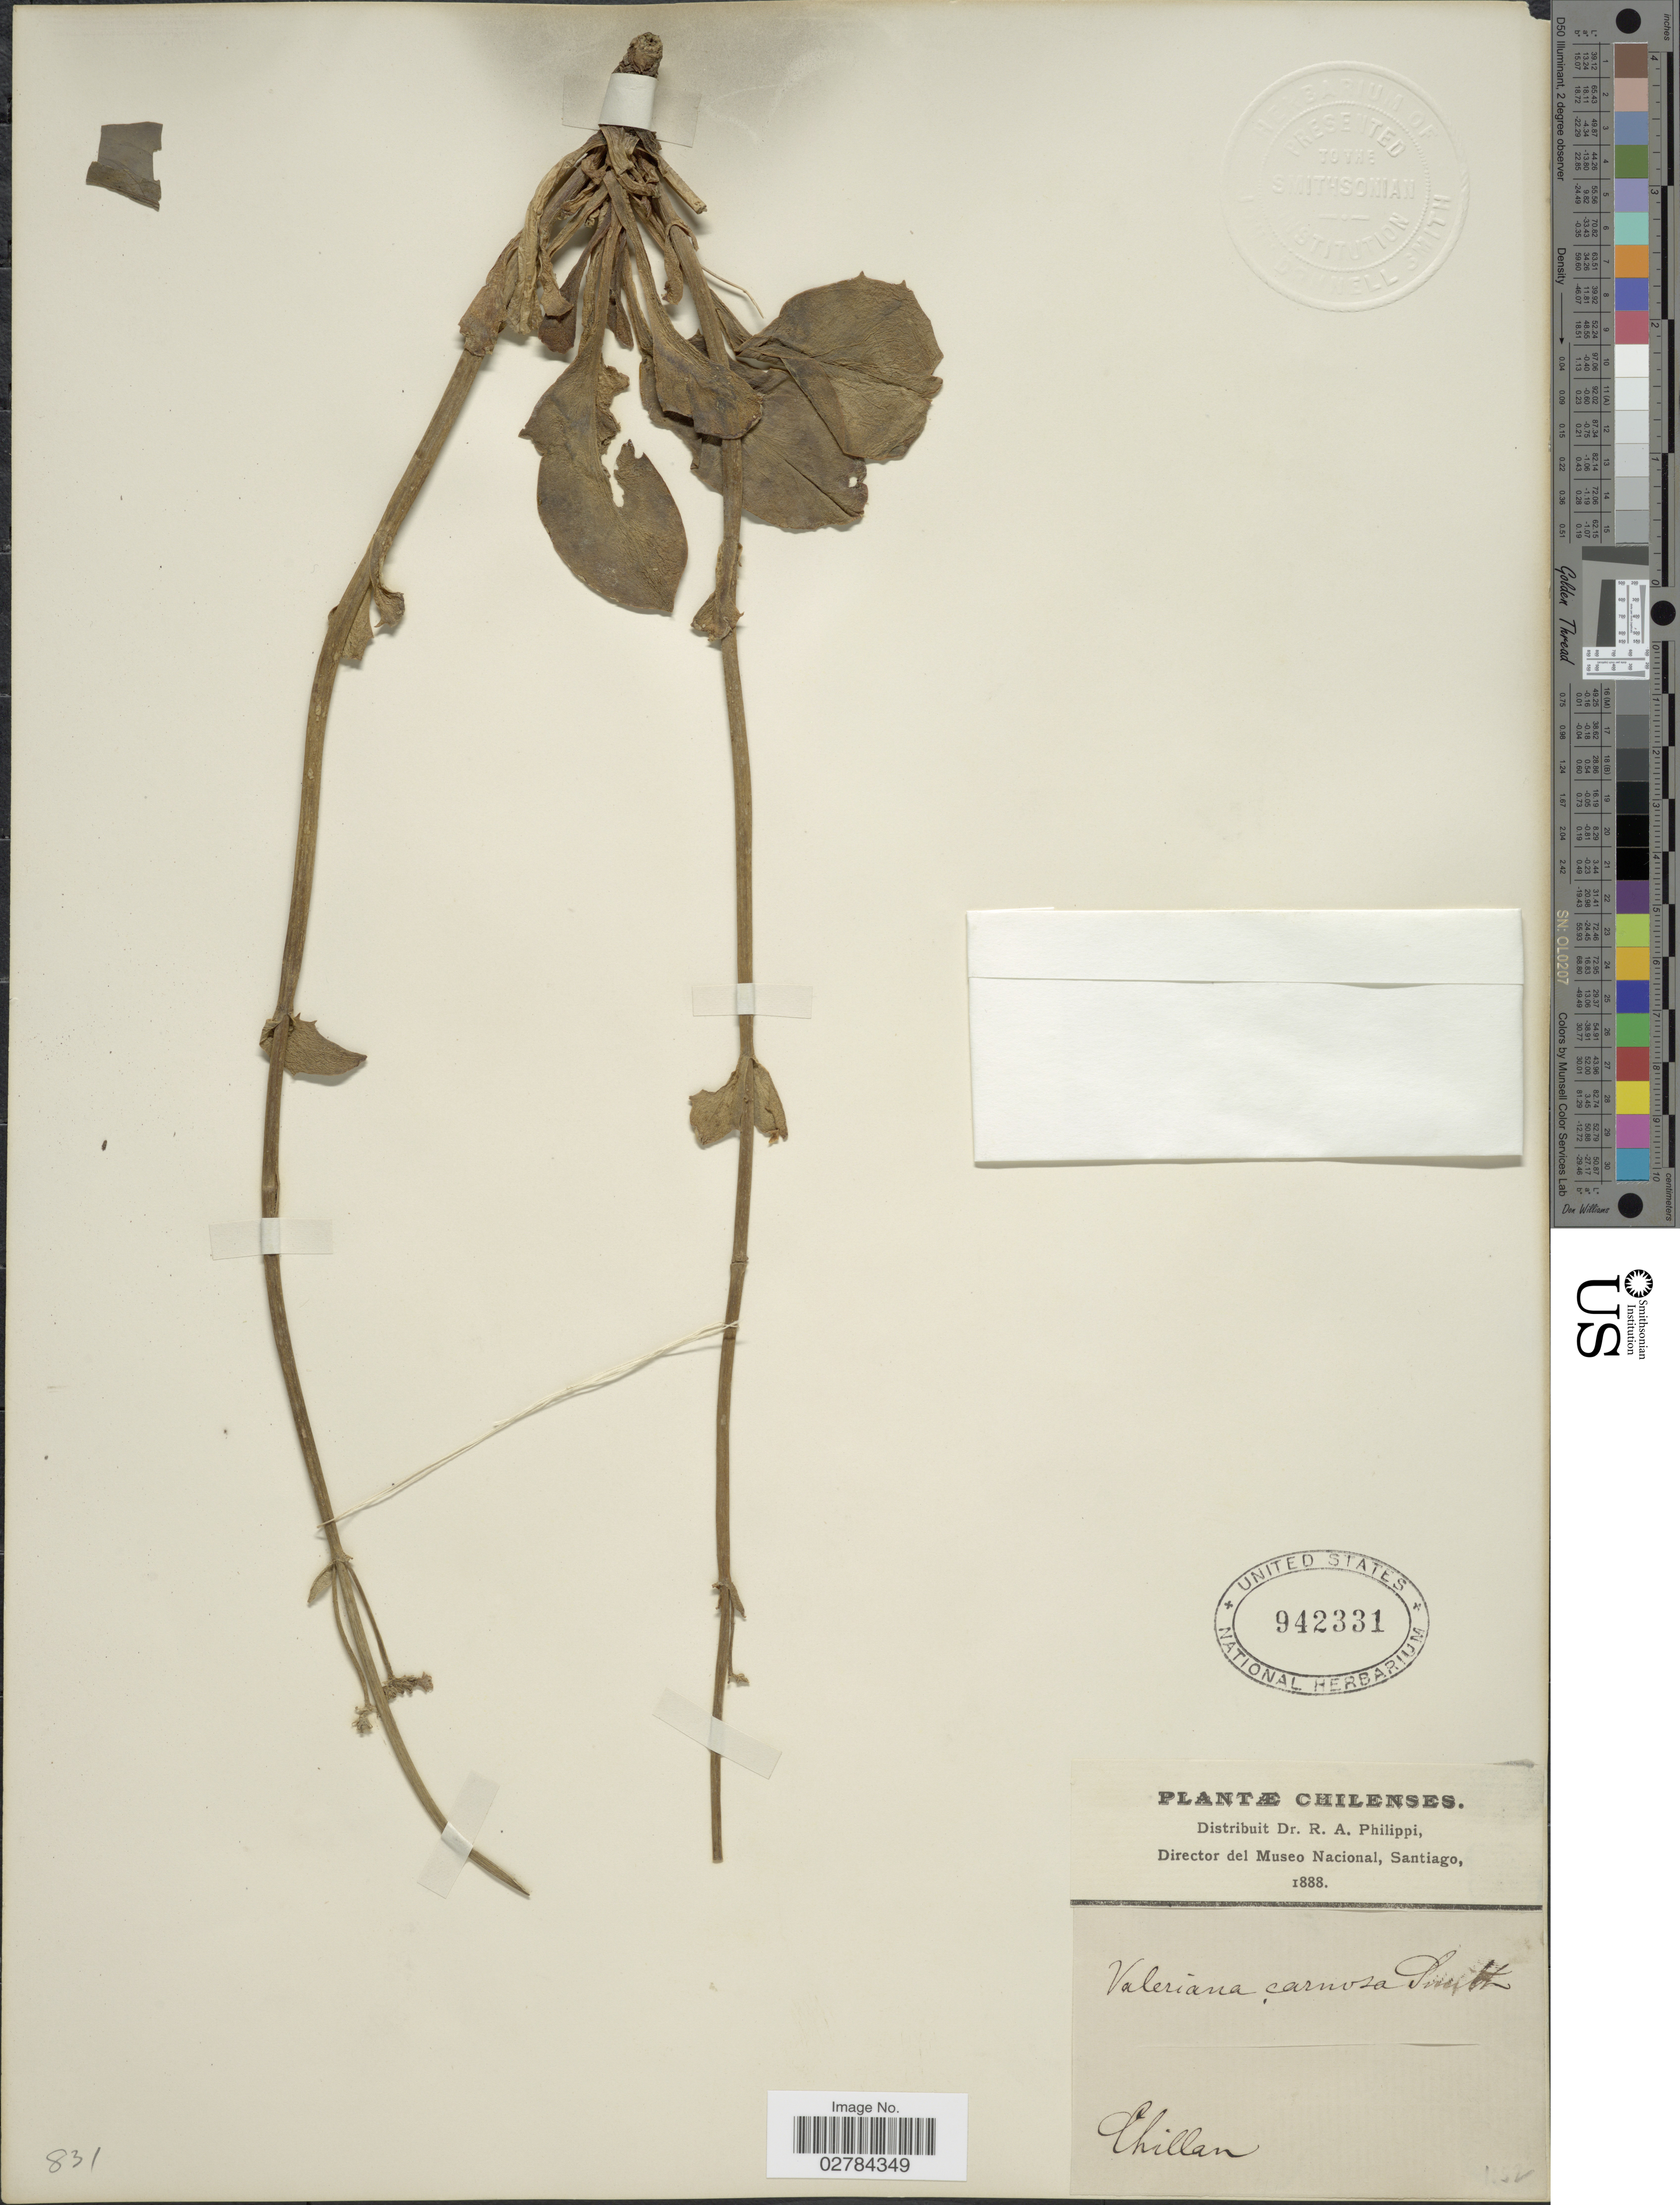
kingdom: Plantae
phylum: Tracheophyta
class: Magnoliopsida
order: Dipsacales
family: Caprifoliaceae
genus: Valeriana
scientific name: Valeriana carnosa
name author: Sm.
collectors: R. A. Philippi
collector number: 1052*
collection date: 1888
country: Chile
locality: Chillan.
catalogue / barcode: US 942331